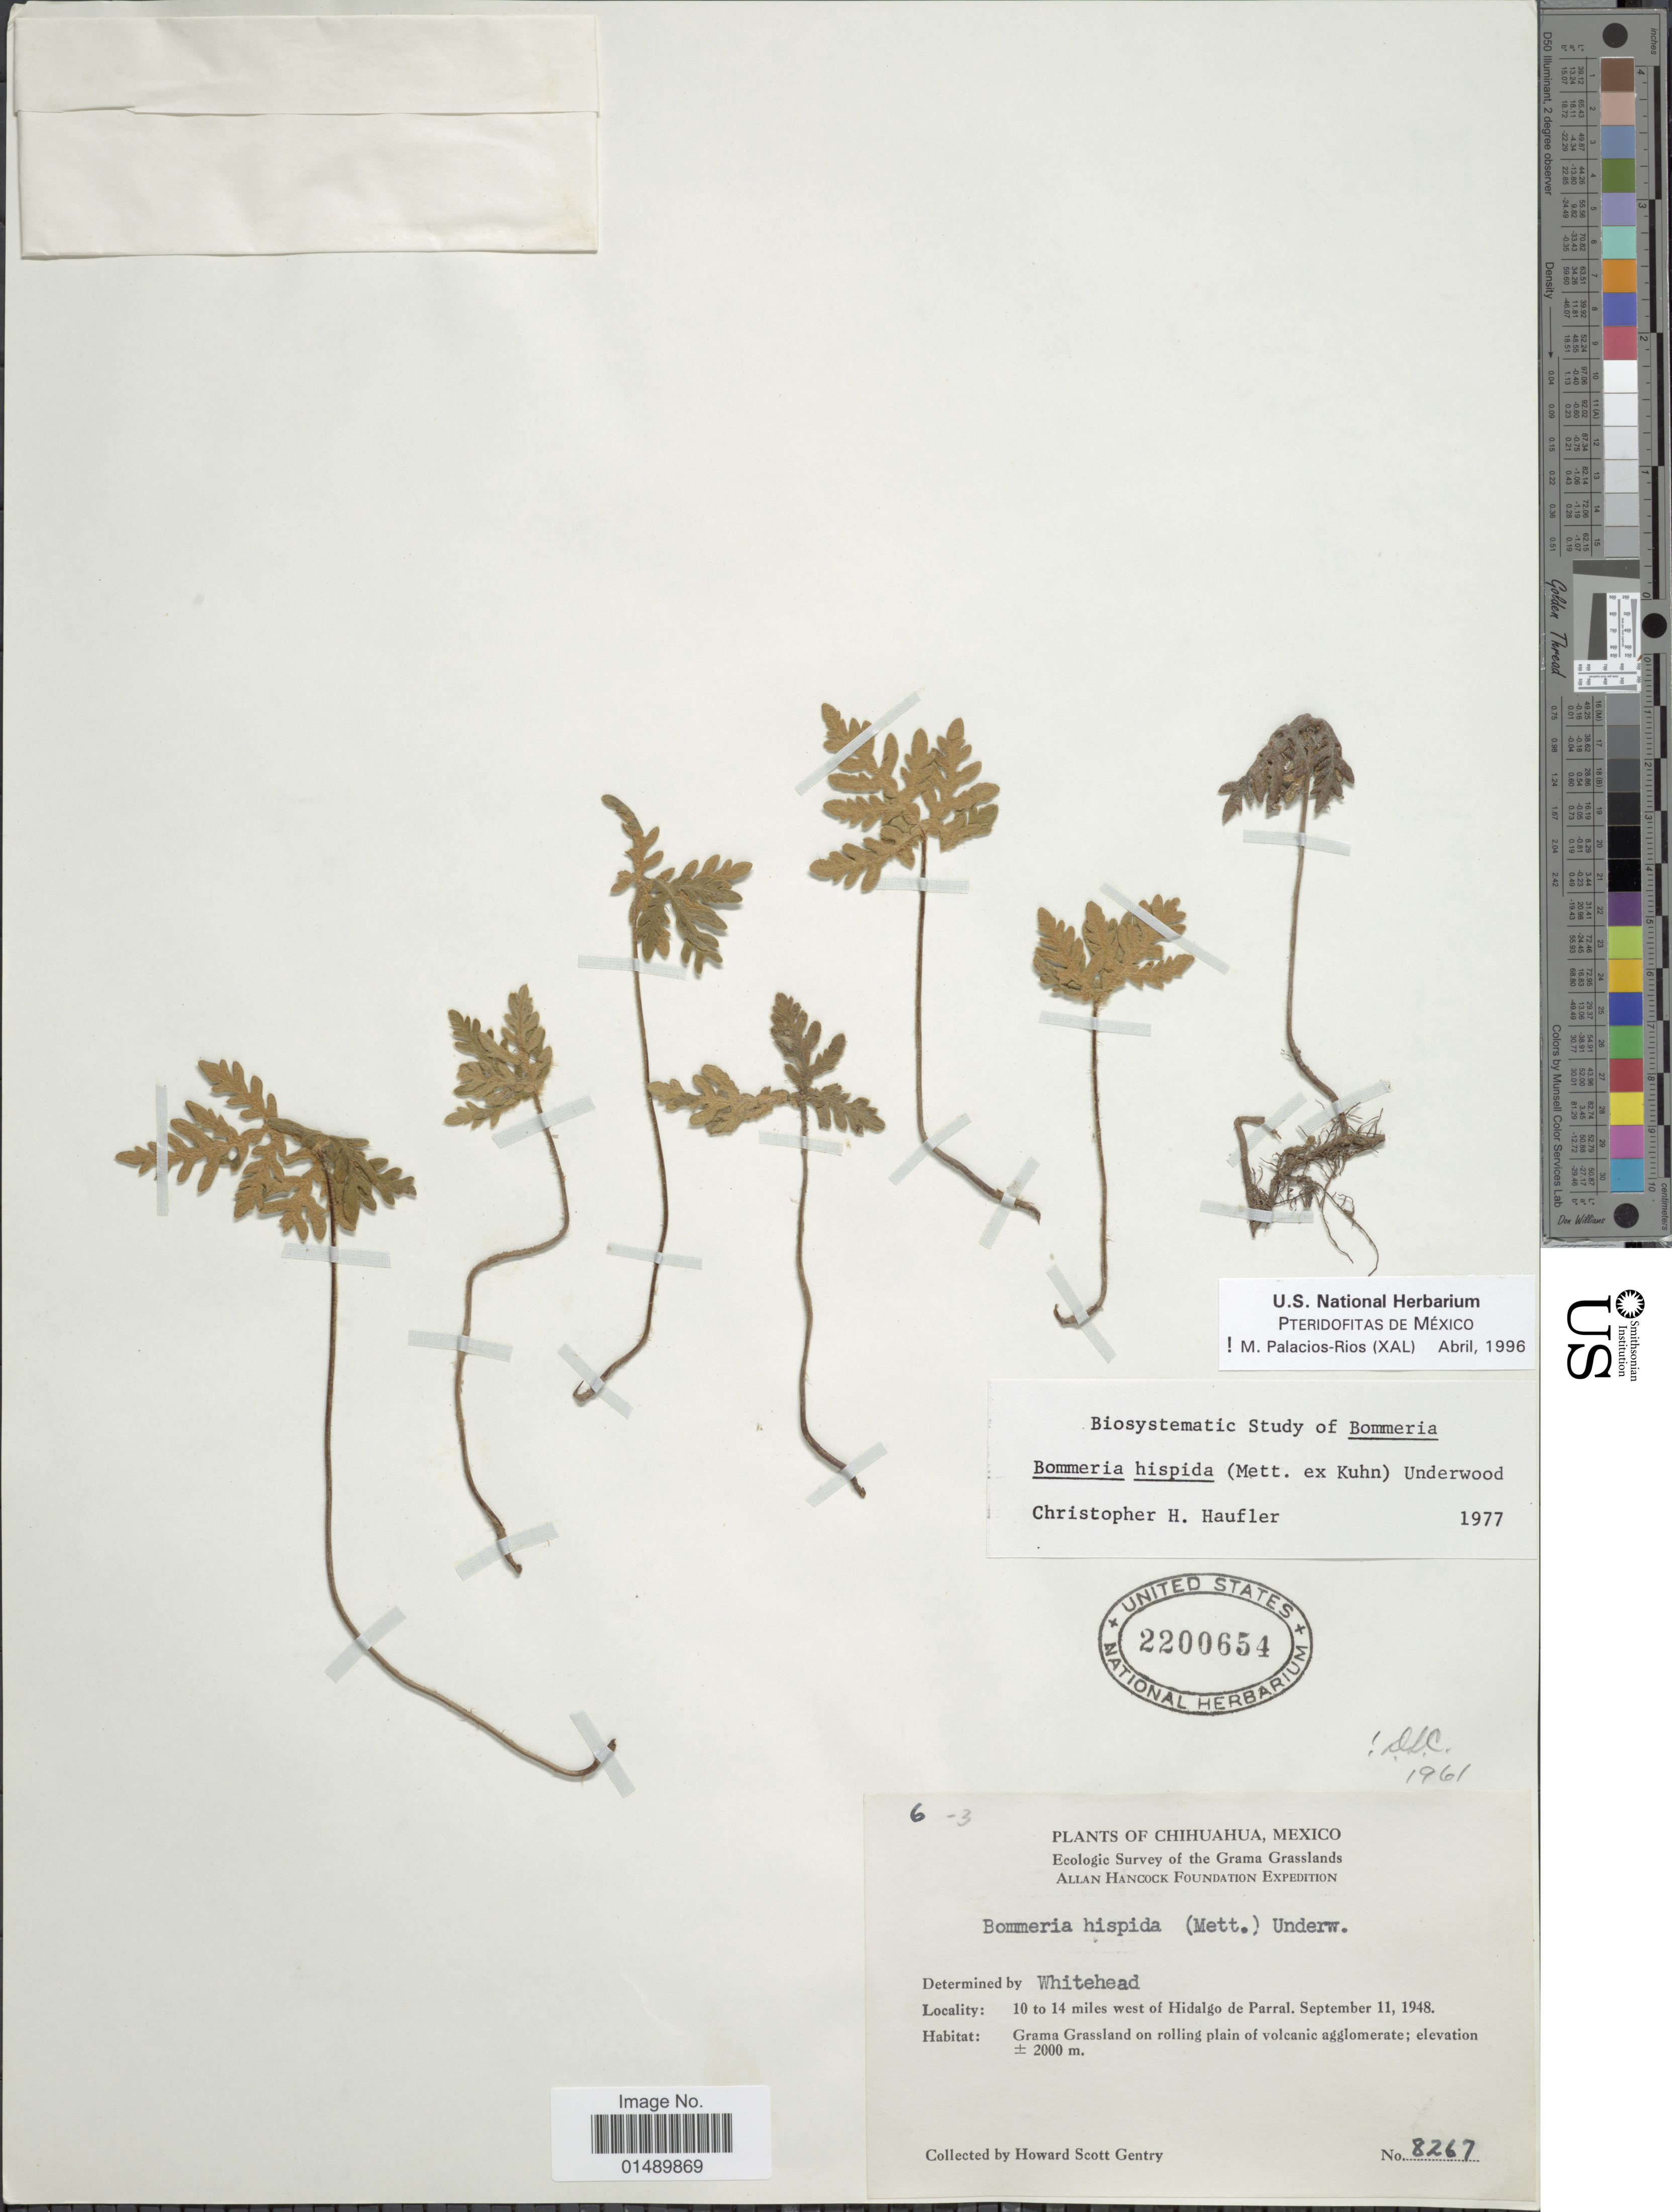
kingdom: Plantae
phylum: Tracheophyta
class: Polypodiopsida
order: Polypodiales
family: Pteridaceae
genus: Bommeria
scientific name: Bommeria hispida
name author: (Mett. ex Kuhn) Underw.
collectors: H. S. Gentry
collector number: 8267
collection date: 1948-09-11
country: Mexico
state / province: Chihuahua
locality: Mexico, 10 to 14 miles west of Hidalgo de Parral.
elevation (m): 2000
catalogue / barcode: US 2200654